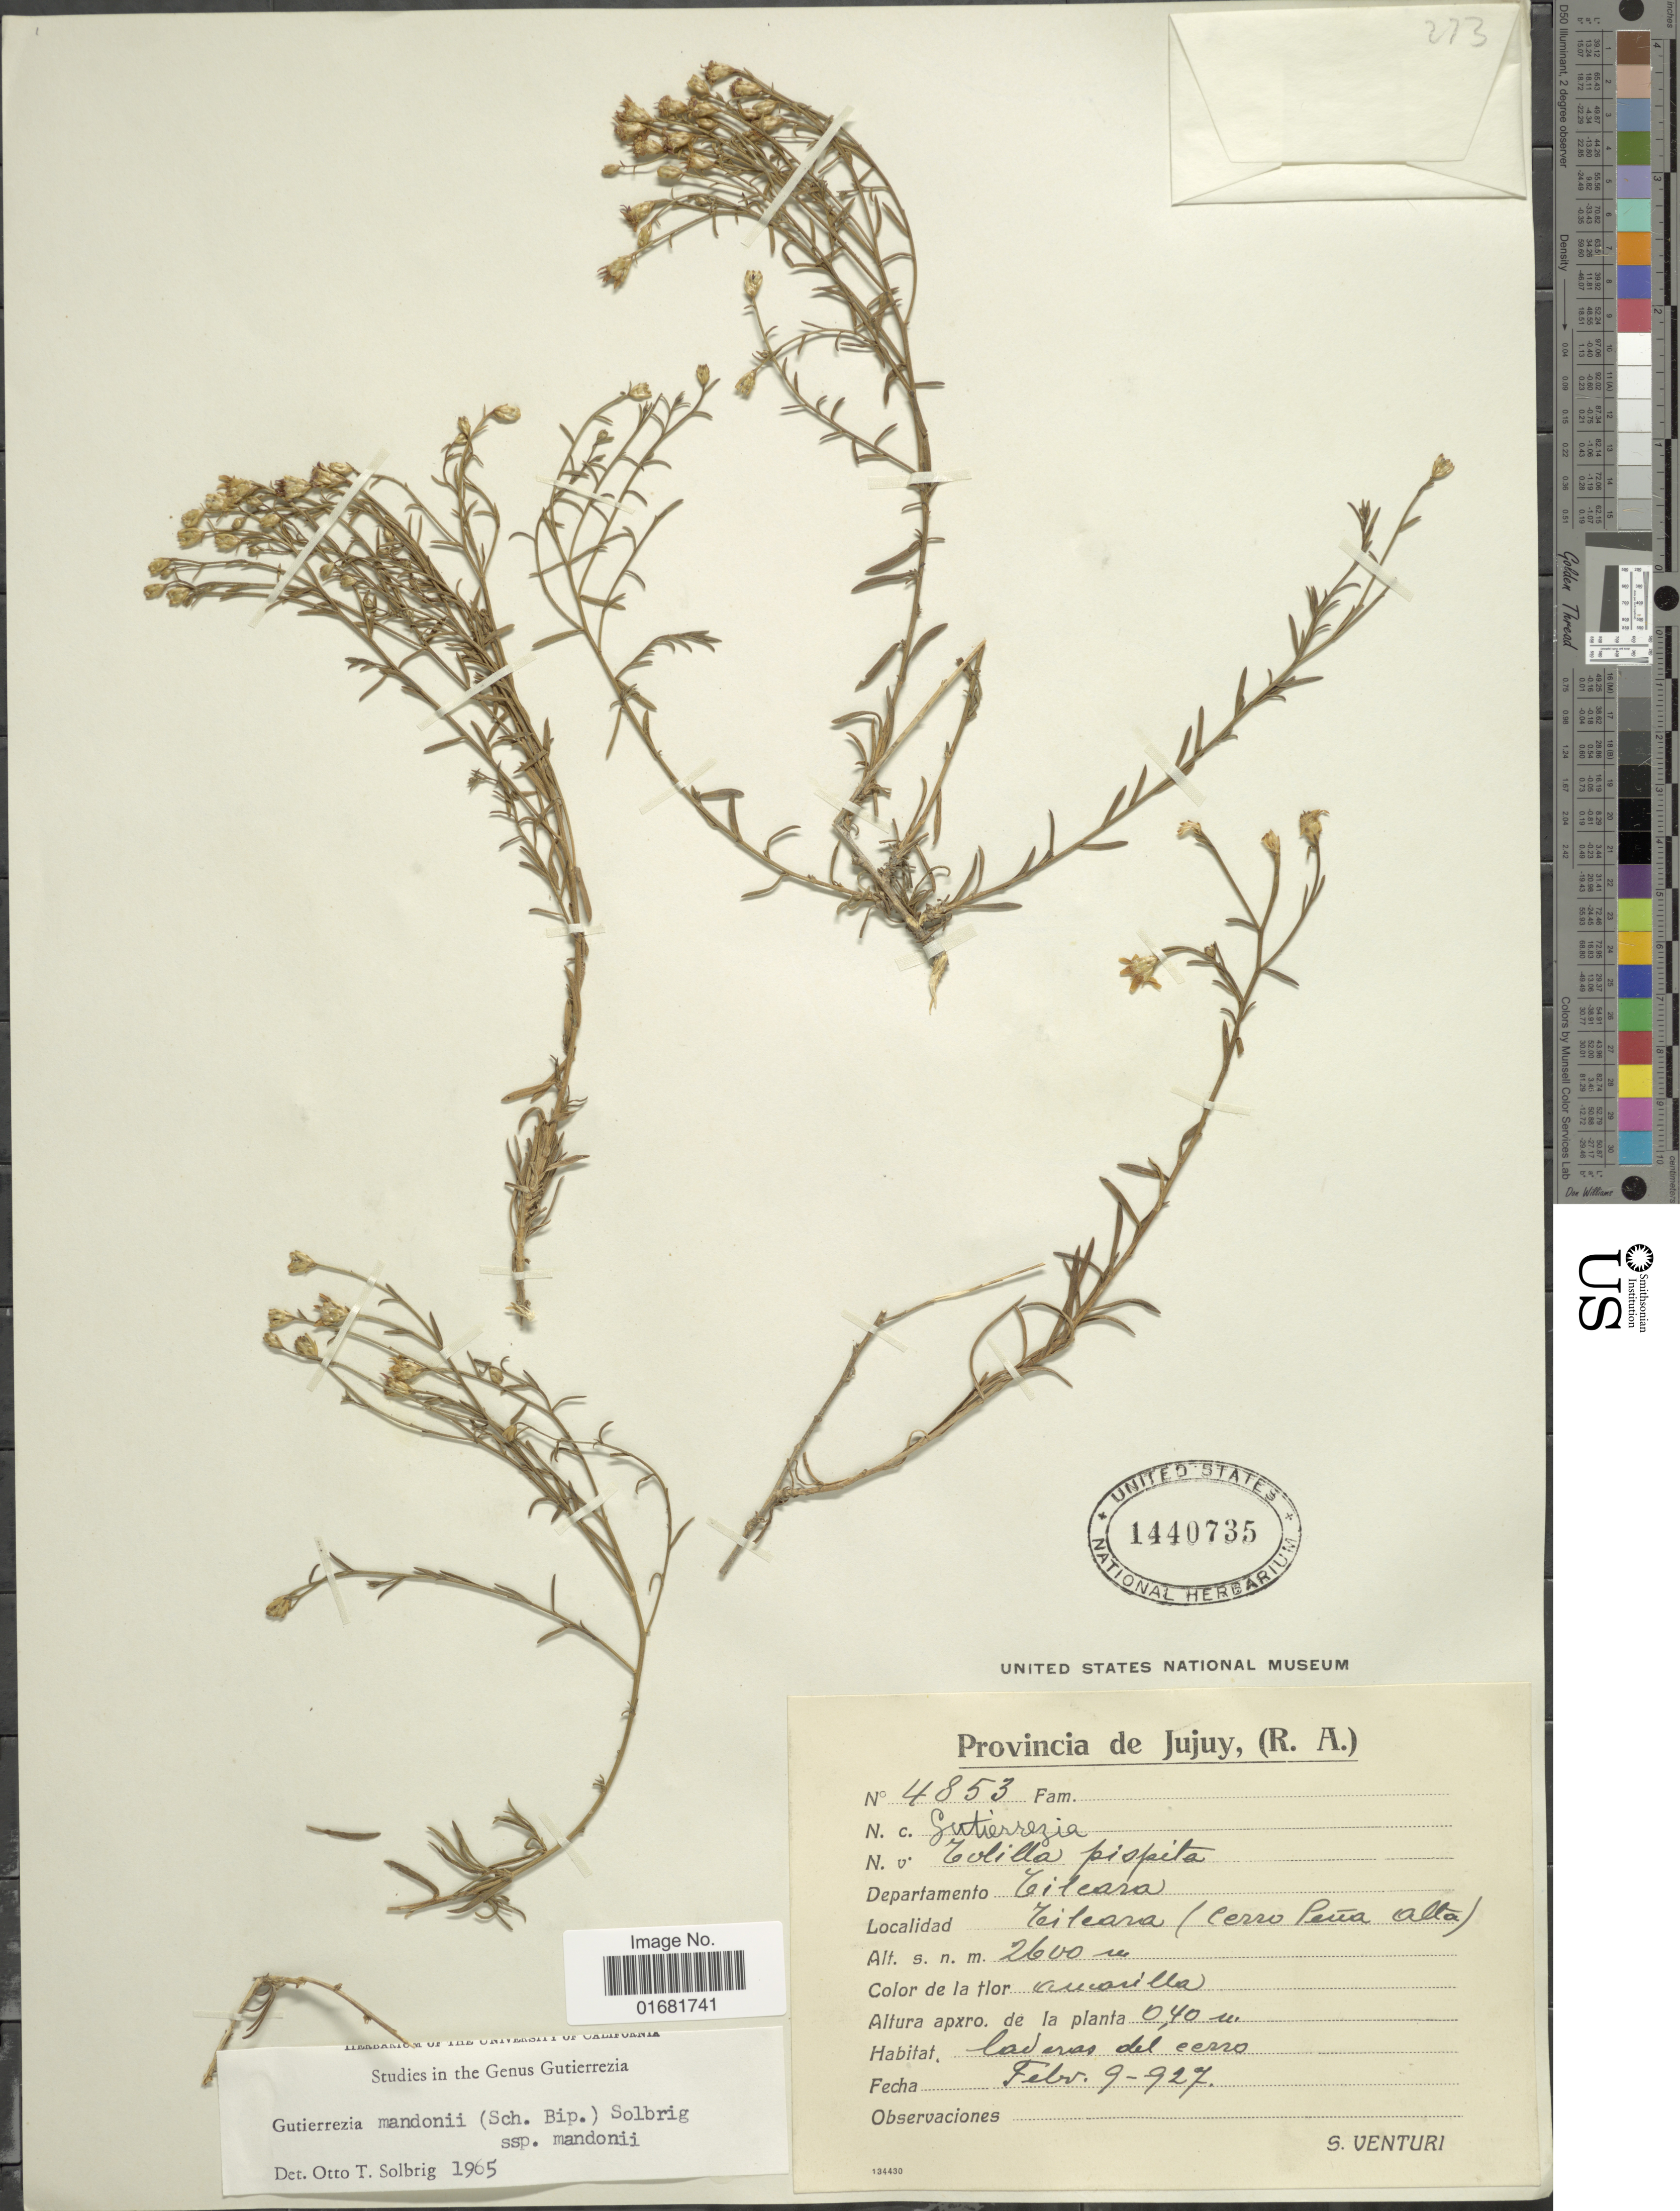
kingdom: Plantae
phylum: Tracheophyta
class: Magnoliopsida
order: Asterales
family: Asteraceae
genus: Gutierrezia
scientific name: Gutierrezia mandonii subsp. mandonii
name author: (Sch. Bip.) Solbrig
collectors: S. Venturi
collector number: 4853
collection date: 1927-02-09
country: Argentina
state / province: Jujuy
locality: Departamento Tilcara. Tilcara (Cerro Peña Alta)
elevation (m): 2600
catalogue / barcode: US 1440735